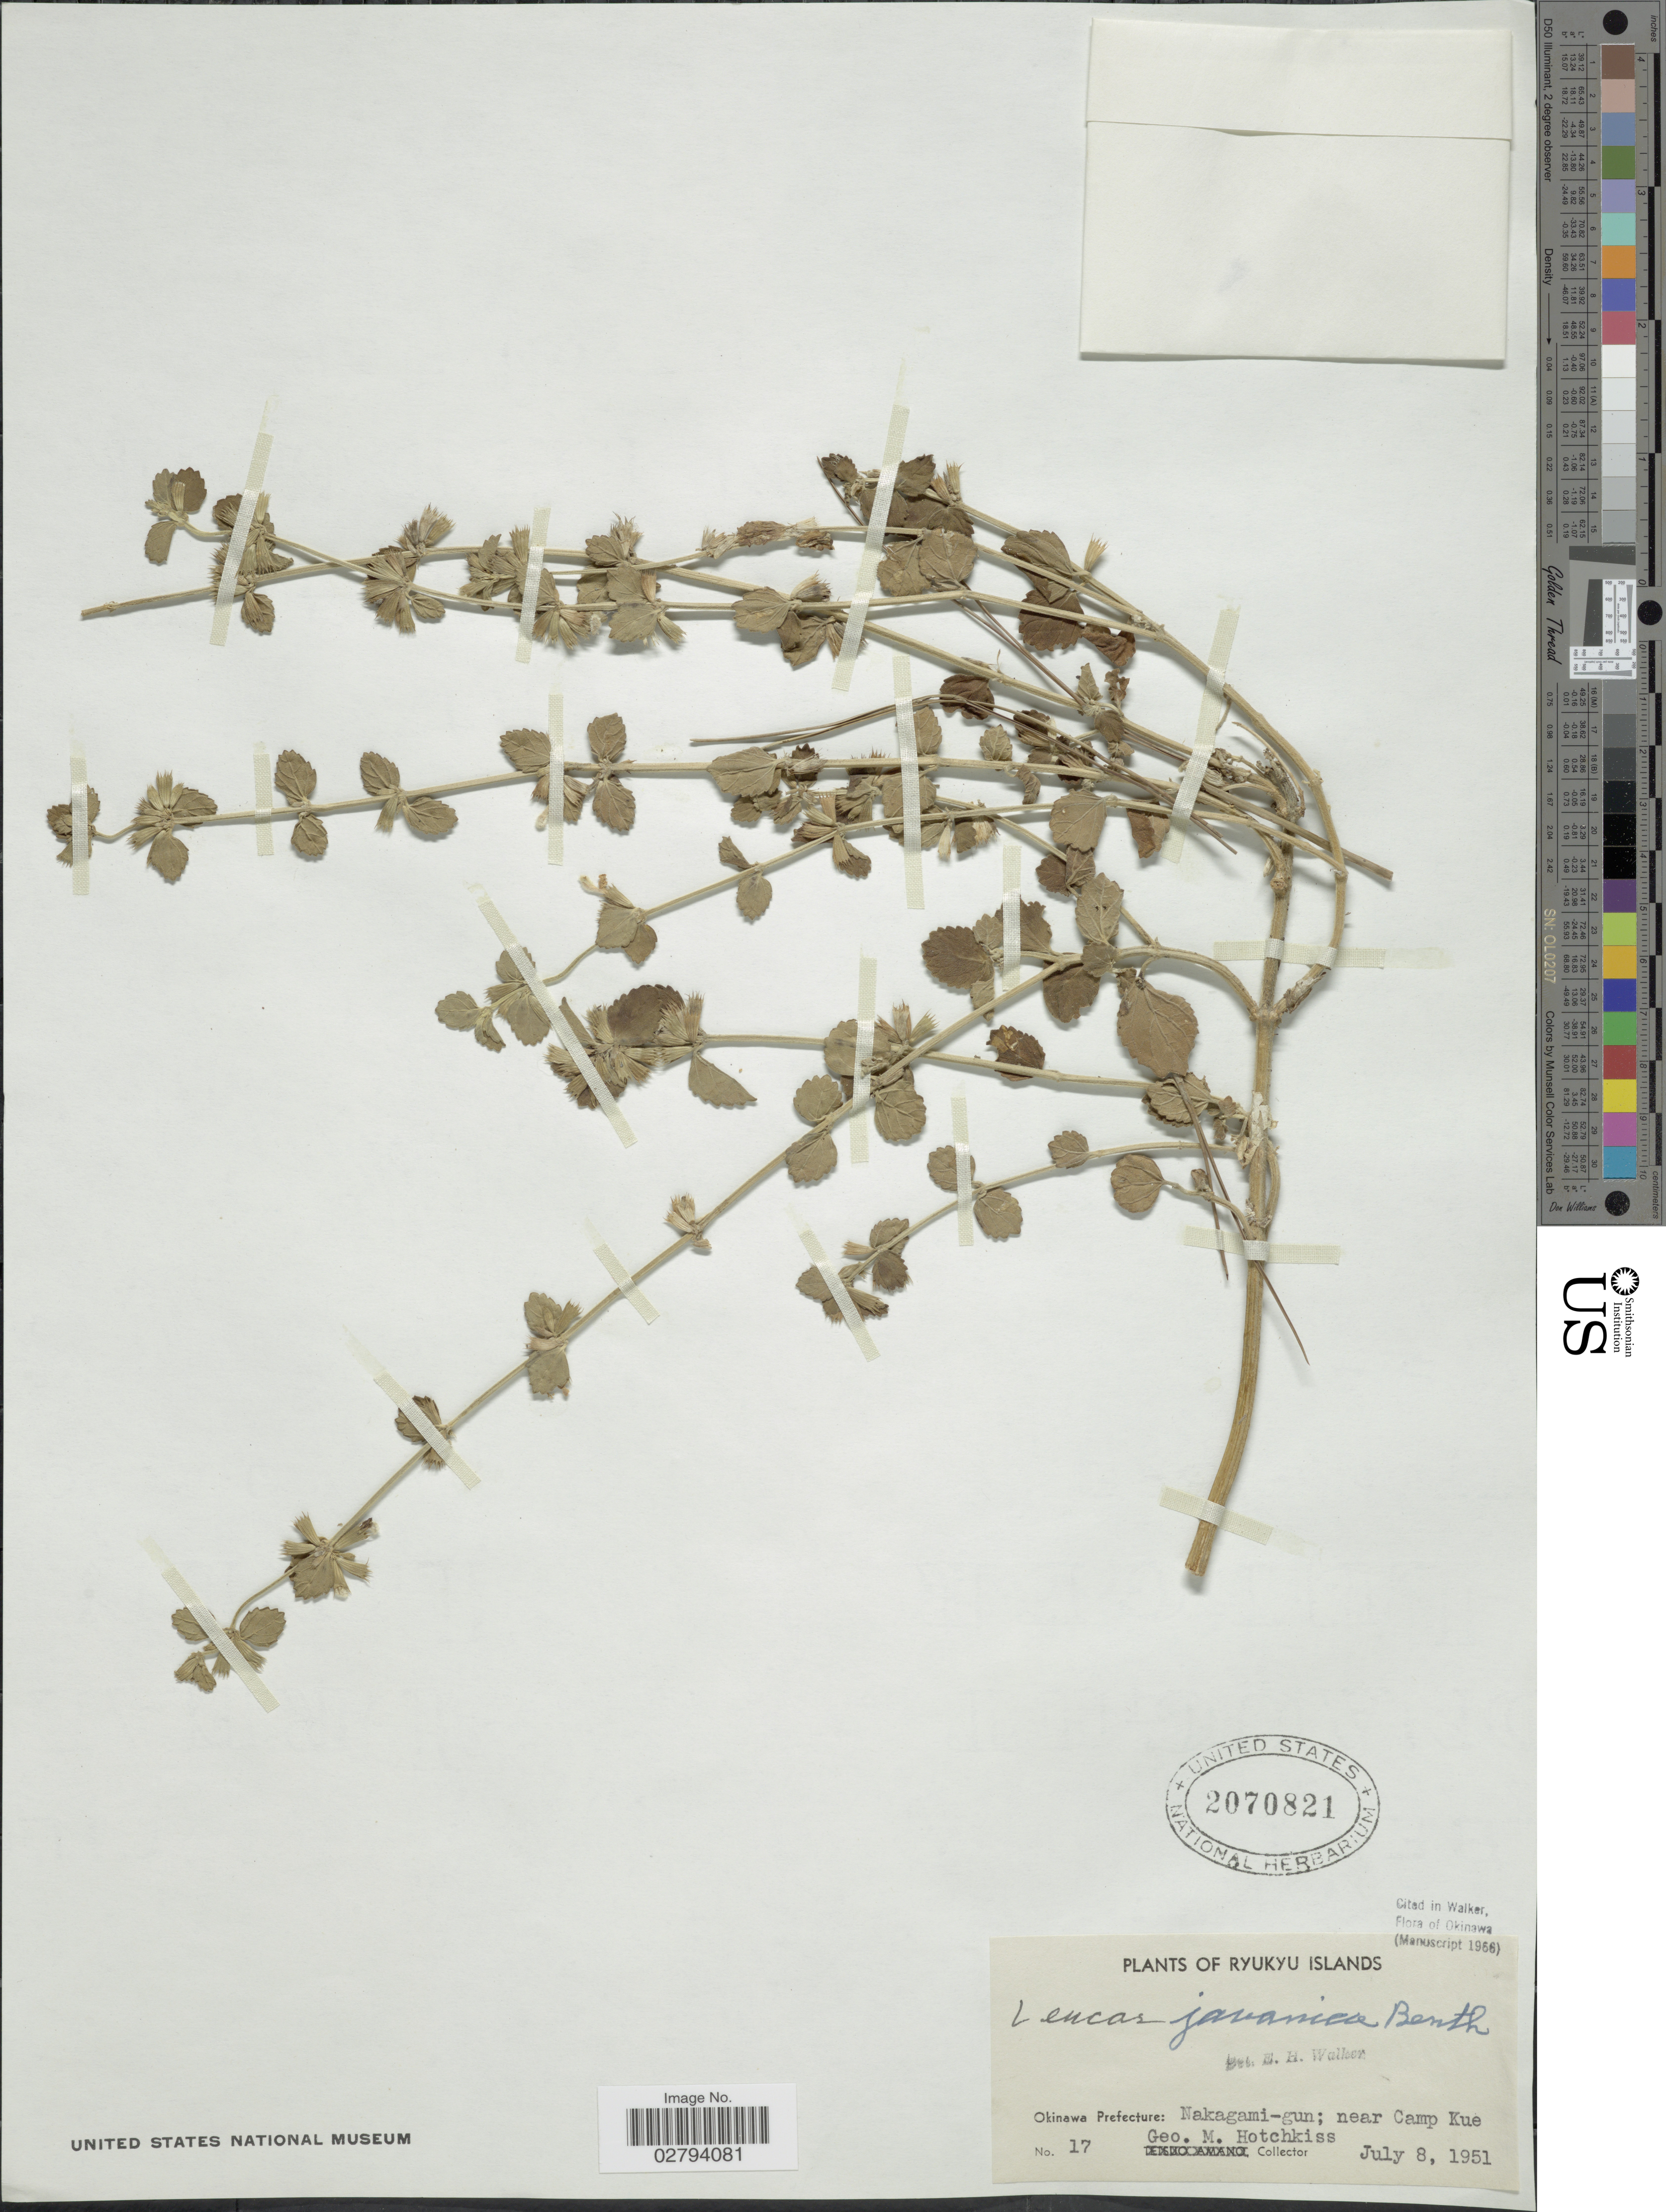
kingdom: Plantae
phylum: Tracheophyta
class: Magnoliopsida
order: Lamiales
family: Lamiaceae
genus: Leucas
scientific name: Leucas javanica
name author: Benth.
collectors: G. Hotchkiss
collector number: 17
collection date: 1951-07-08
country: Japan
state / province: Okinawa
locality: Okinawa Prefecture: Nakagami-gun: near Camp Kue, Ryukyu Islands.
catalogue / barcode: US 2070821